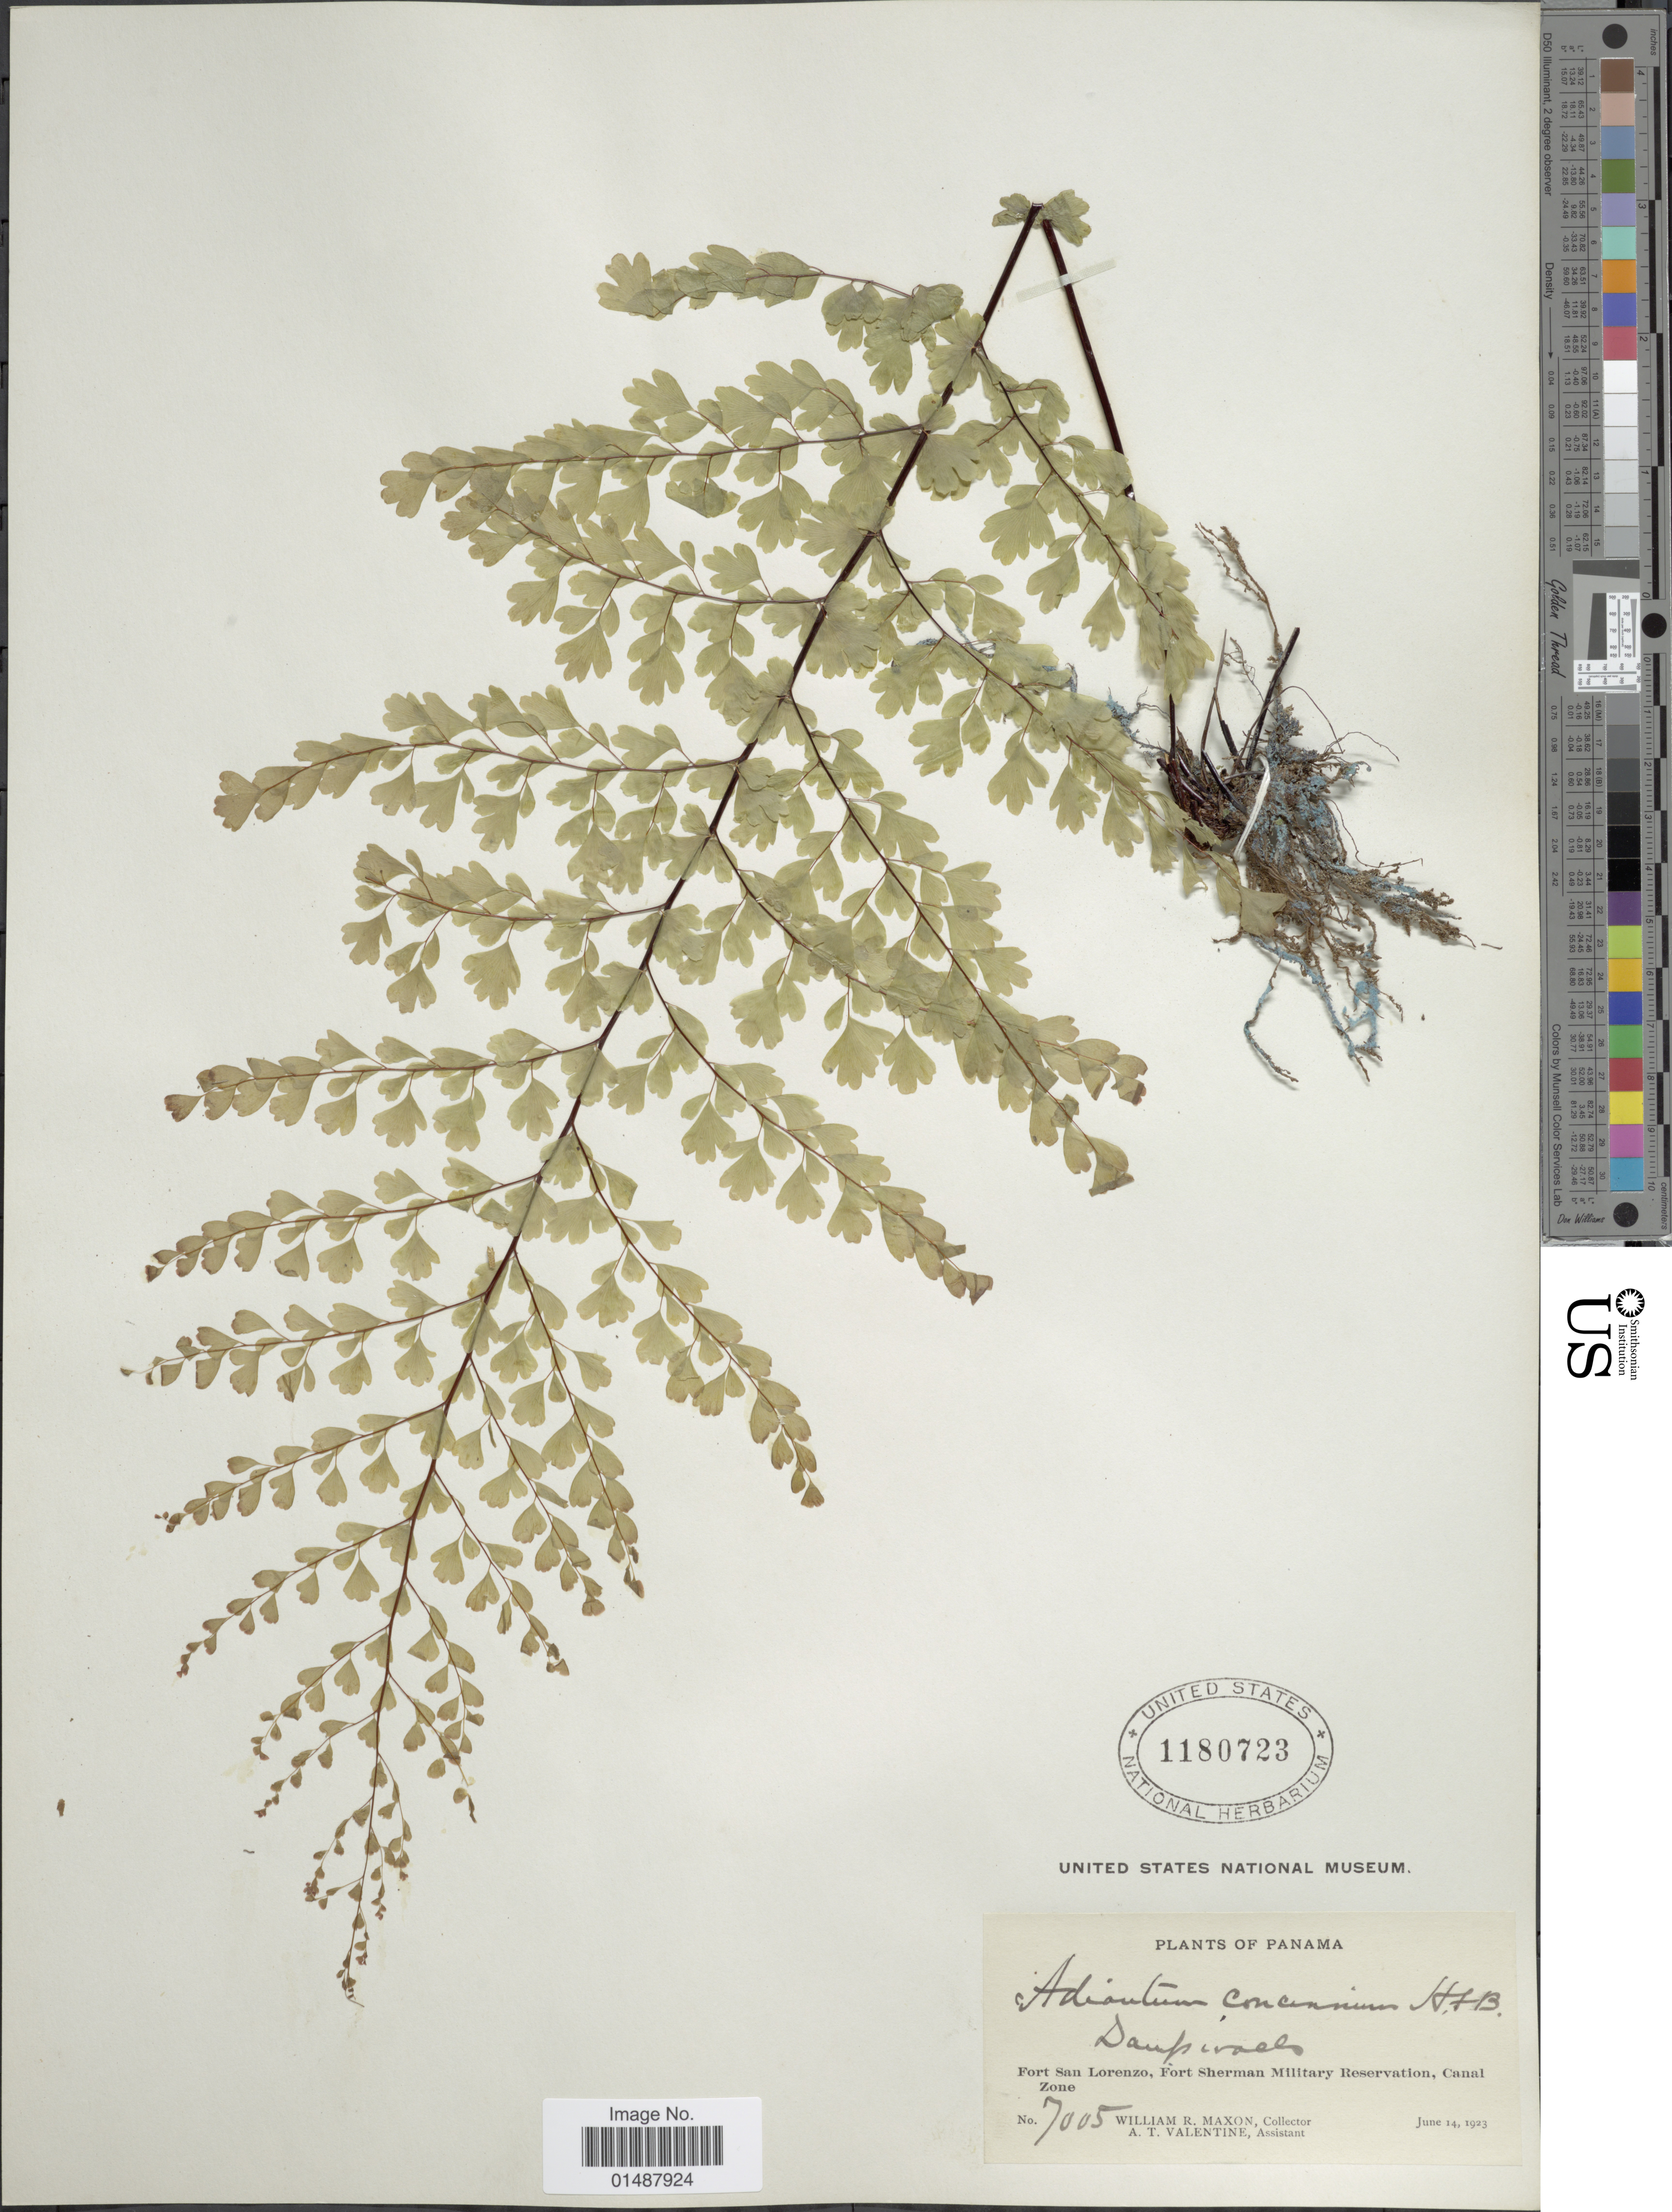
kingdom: Plantae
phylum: Tracheophyta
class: Polypodiopsida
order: Polypodiales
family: Pteridaceae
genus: Adiantum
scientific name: Adiantum concinnum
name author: Humb. & Bonpl. ex Willd.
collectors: W. R. Maxon & A. Valentine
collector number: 7005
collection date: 1923-06-14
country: Panama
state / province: Colón / Panamá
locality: Fort San Lorenzom Fort sherman Military Reservation, Canal Zone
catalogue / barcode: US 1180123